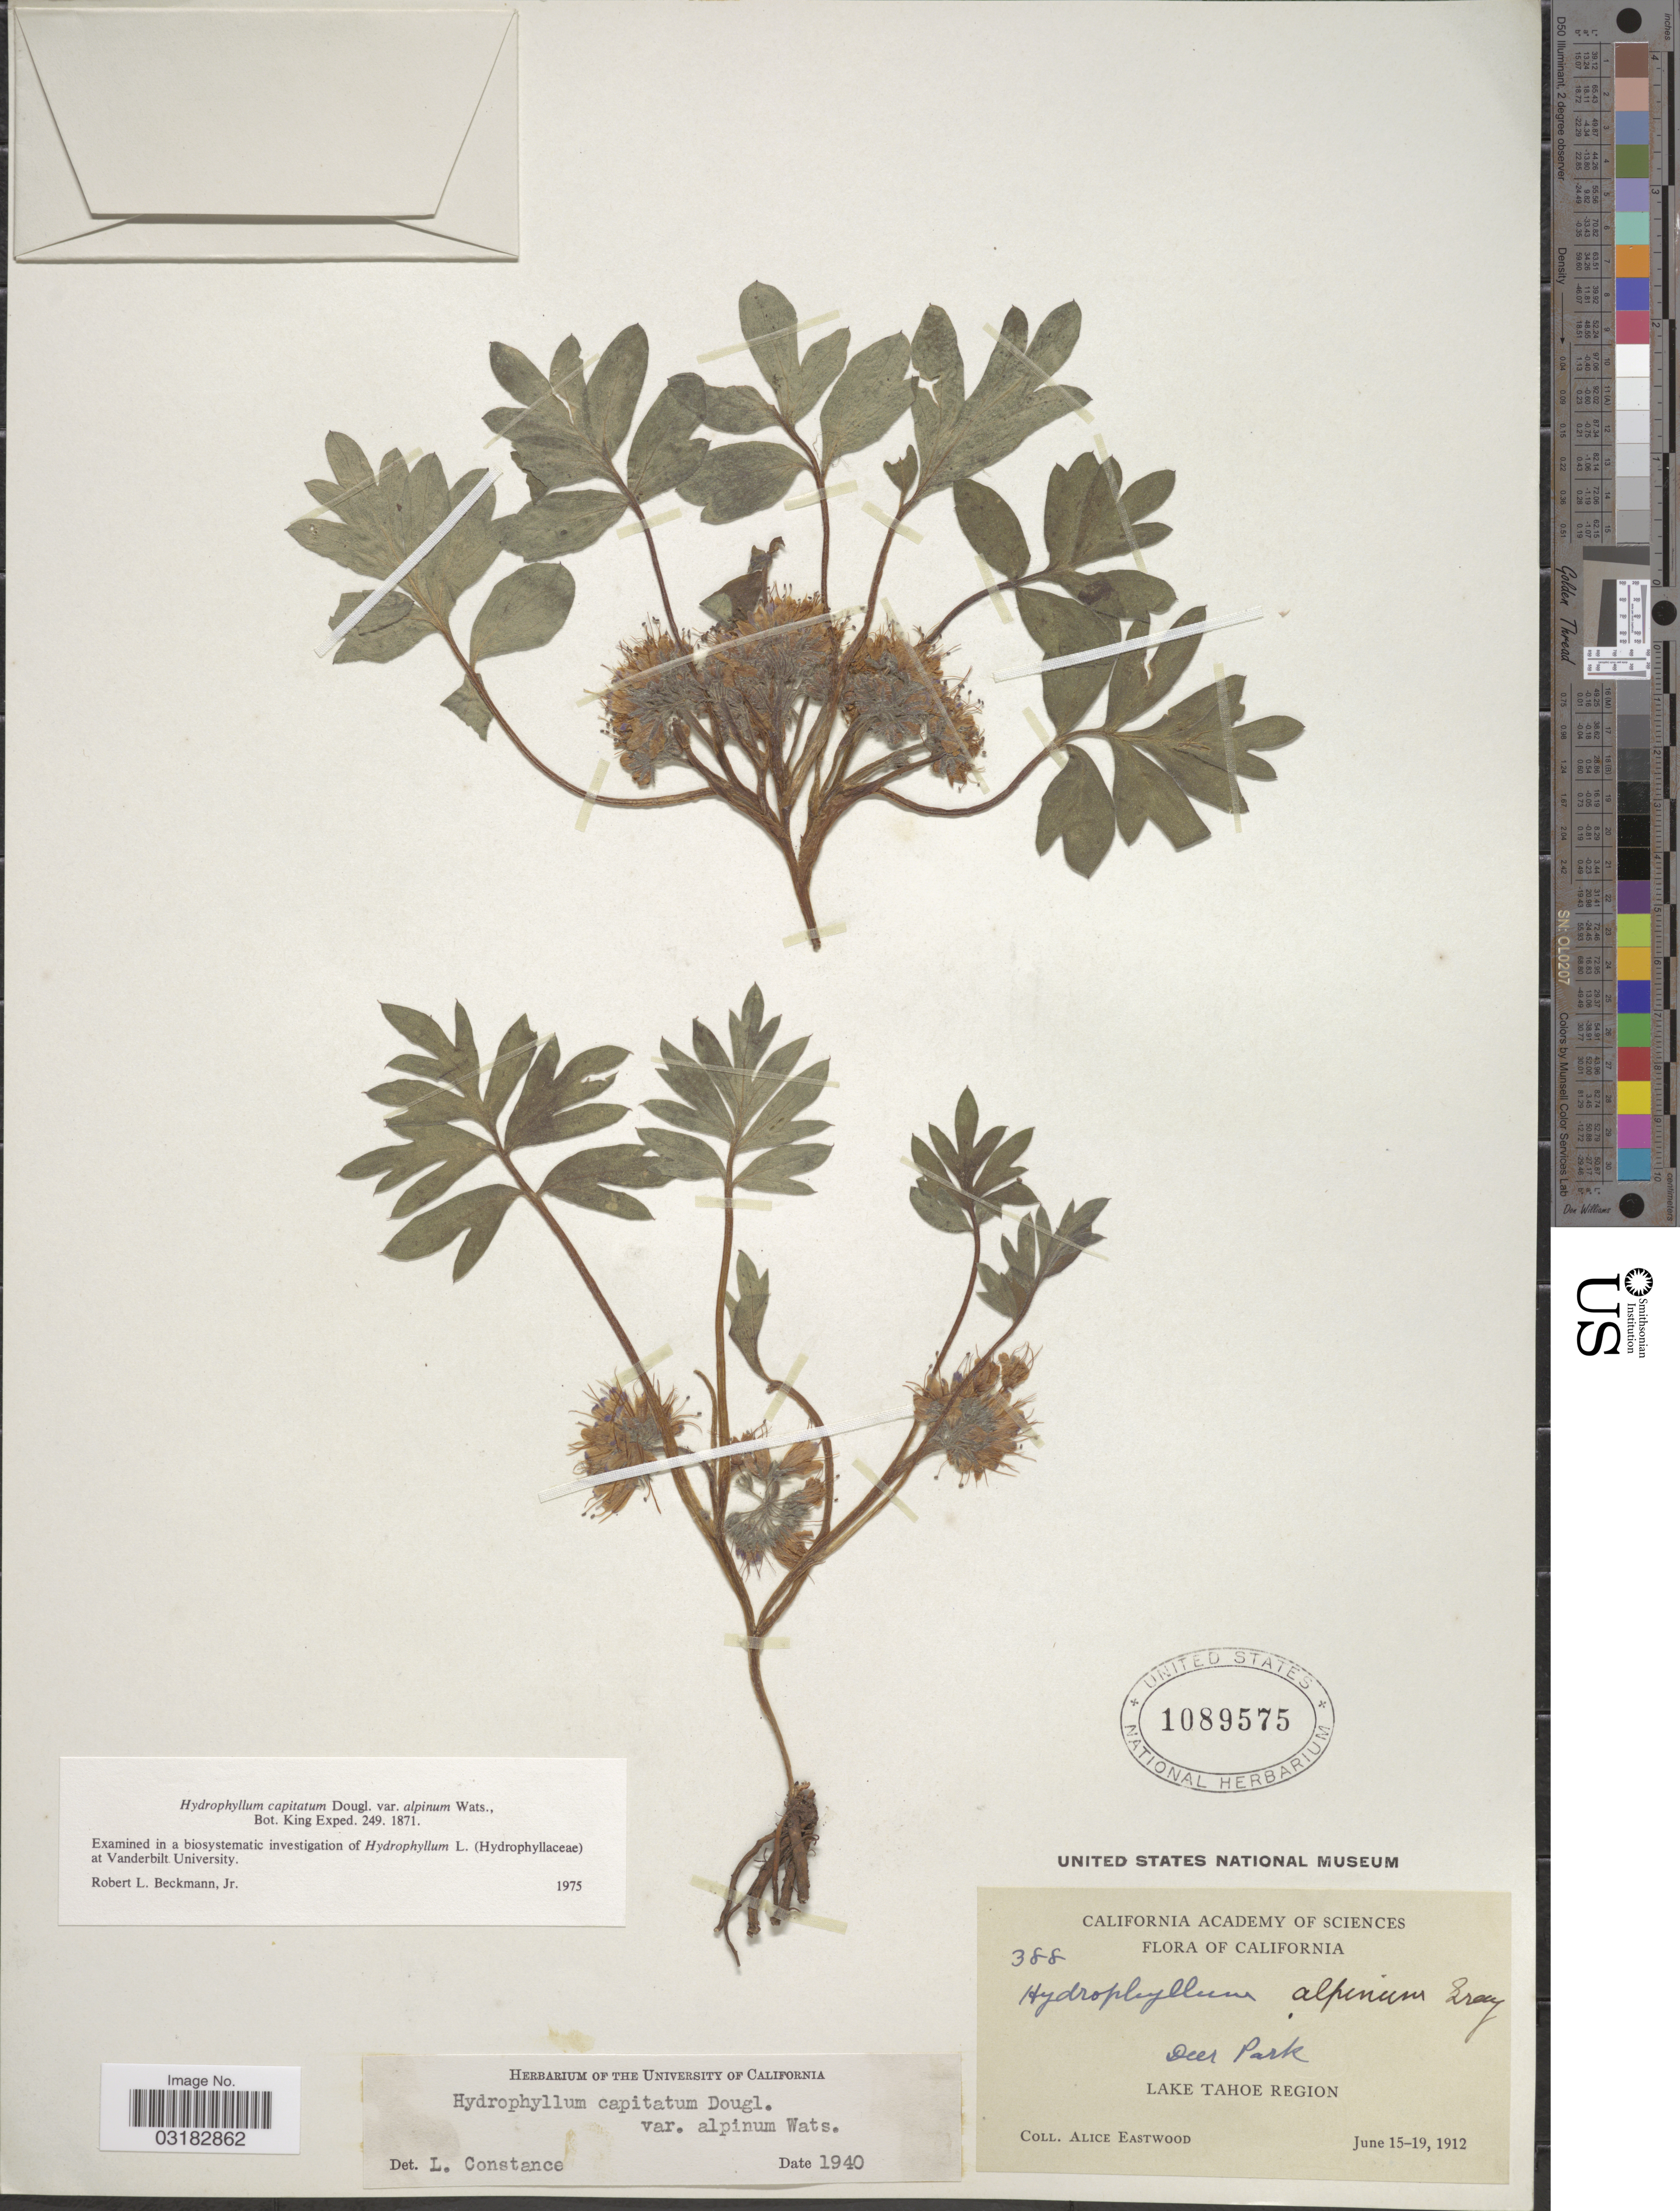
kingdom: Plantae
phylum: Tracheophyta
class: Magnoliopsida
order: Boraginales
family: Hydrophyllaceae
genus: Hydrophyllum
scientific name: Hydrophyllum capitatum var. alpinum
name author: S. Watson in C. King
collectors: A. Eastwood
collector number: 388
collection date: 1912-06-15/1912-06-19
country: United States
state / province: California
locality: Deer Park. Lake Tahoe Region.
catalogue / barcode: US 1089575